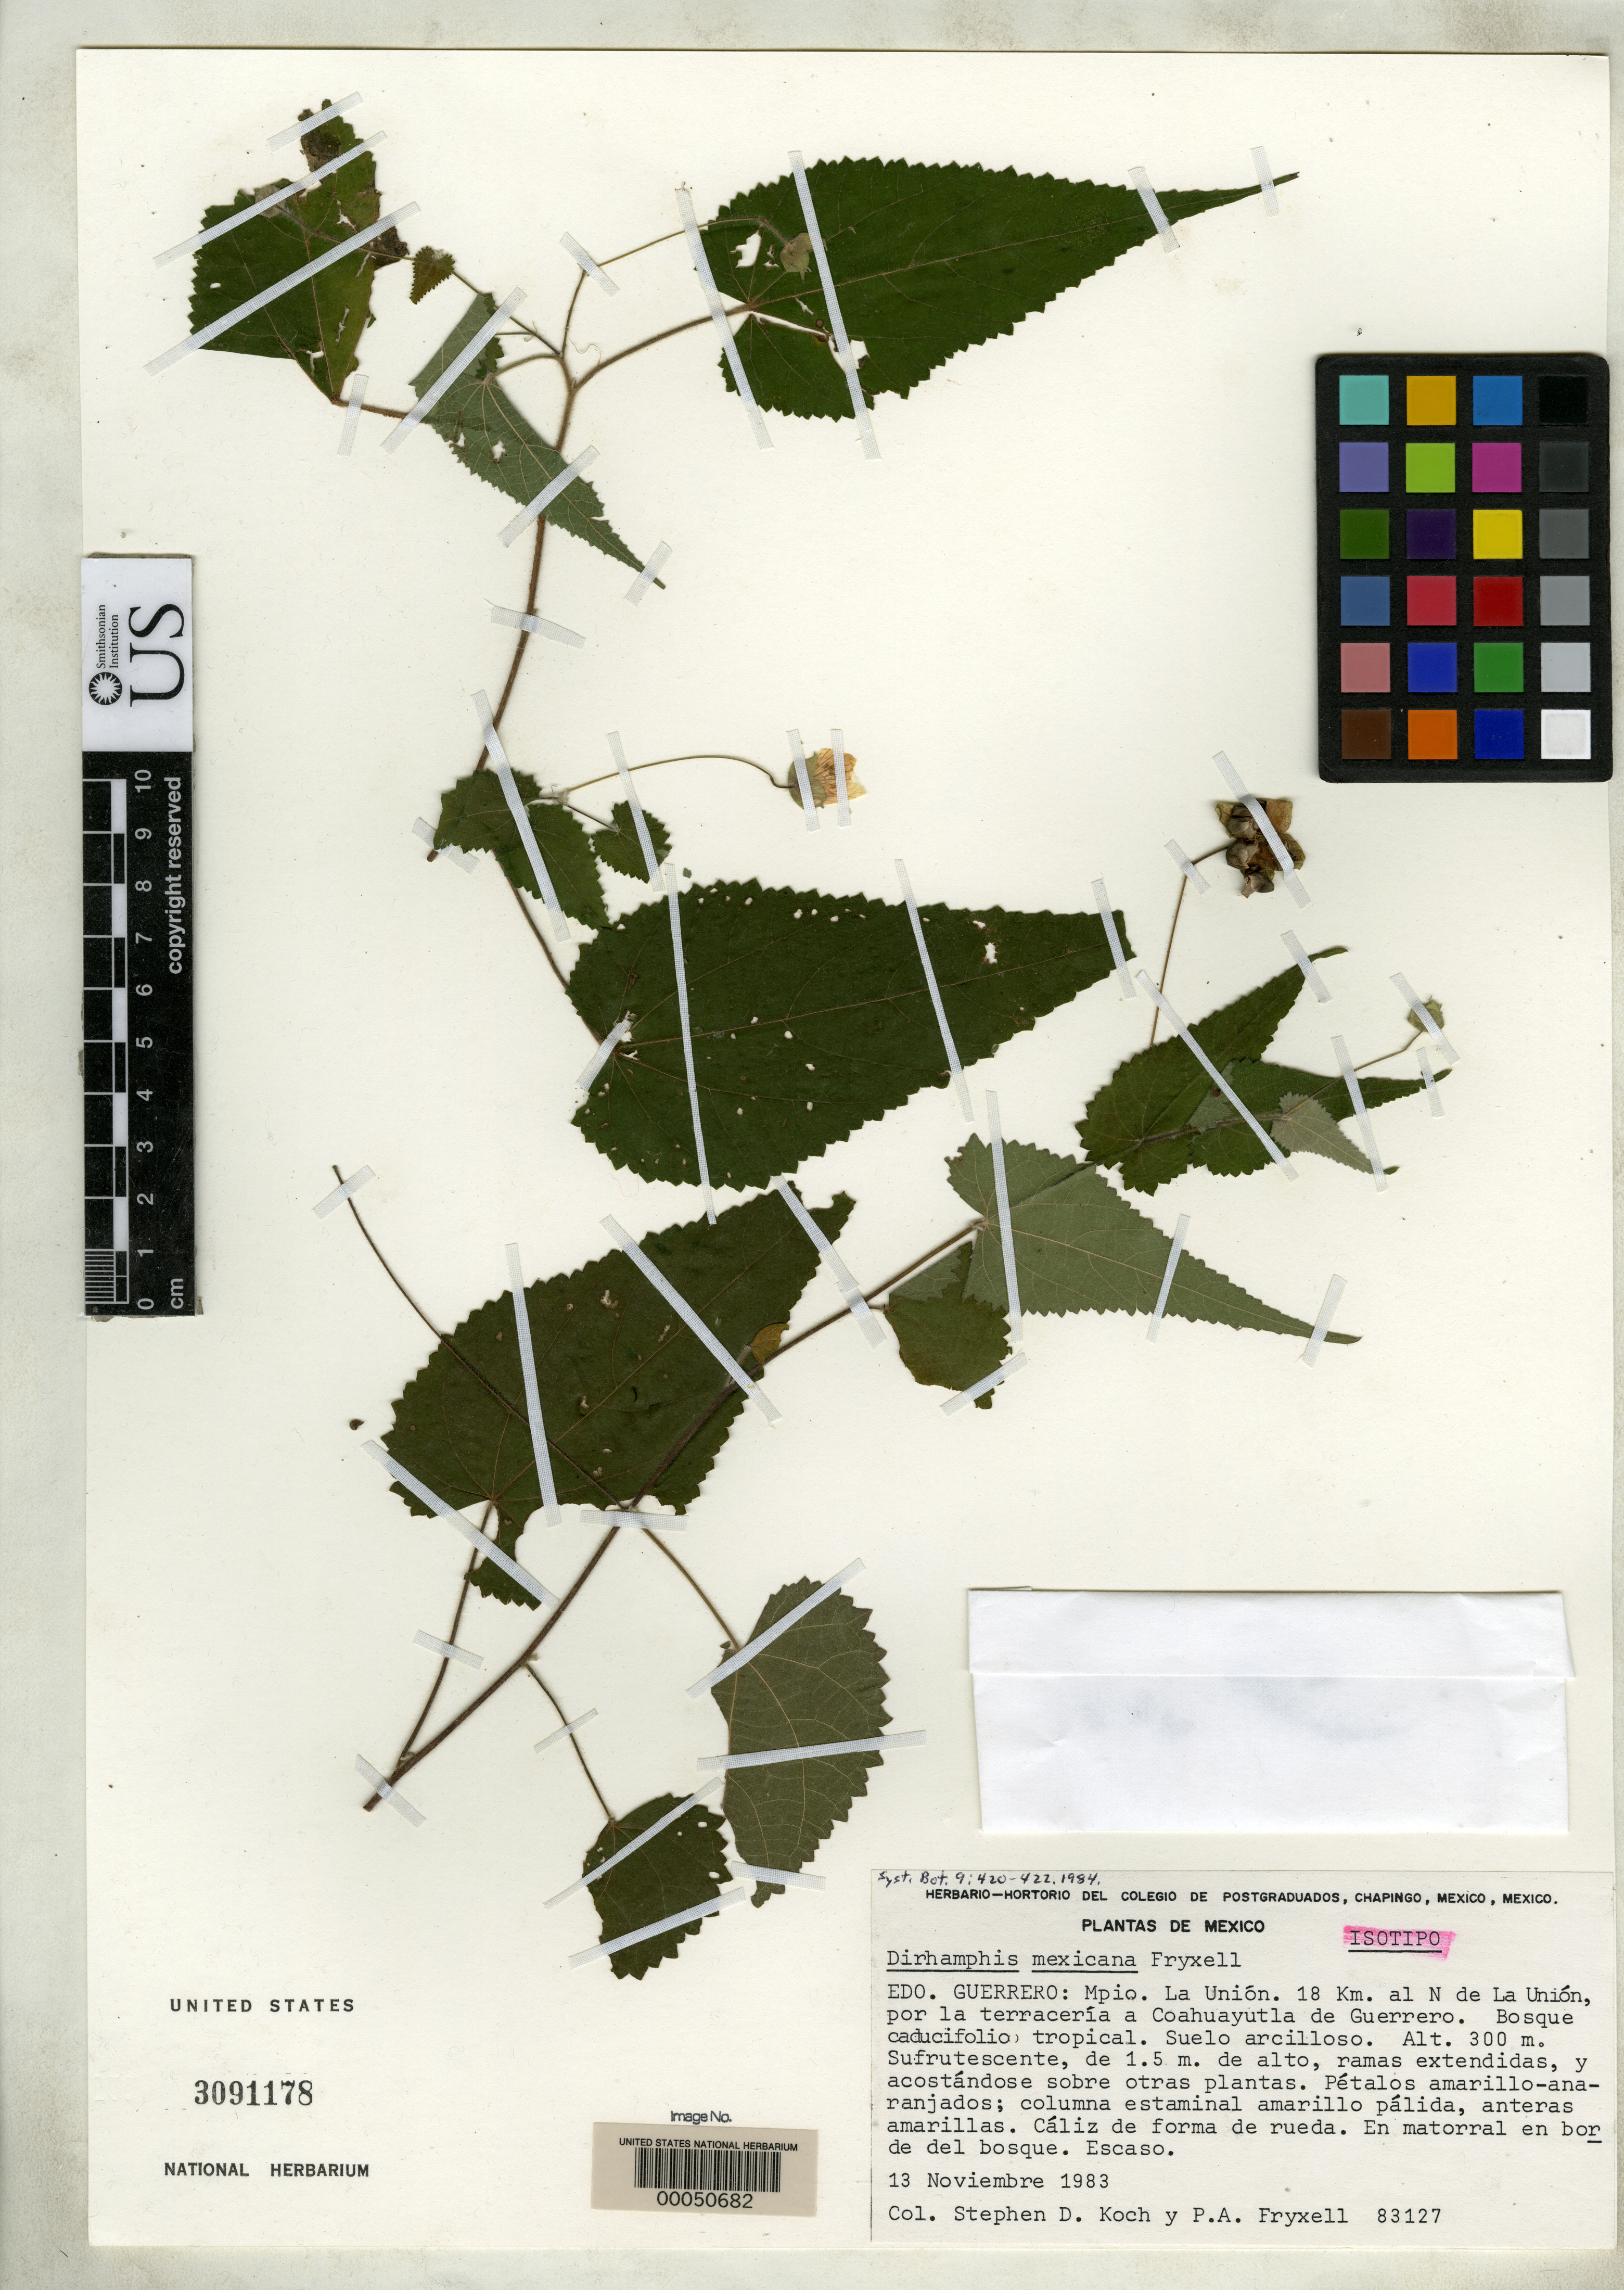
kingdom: Plantae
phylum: Tracheophyta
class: Magnoliopsida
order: Malvales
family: Malvaceae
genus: Dirhamphis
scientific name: Dirhamphis mexicana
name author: Fryxell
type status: Isotype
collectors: S. D. Koch & P. A. Fryxell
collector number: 83127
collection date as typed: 13 Nov 1983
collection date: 1983-11-13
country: Mexico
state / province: Guerrero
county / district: La Union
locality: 18 km N of La Union, por la terraceria a Coahuaytla de Guerrero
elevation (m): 300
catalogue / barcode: US 3091178